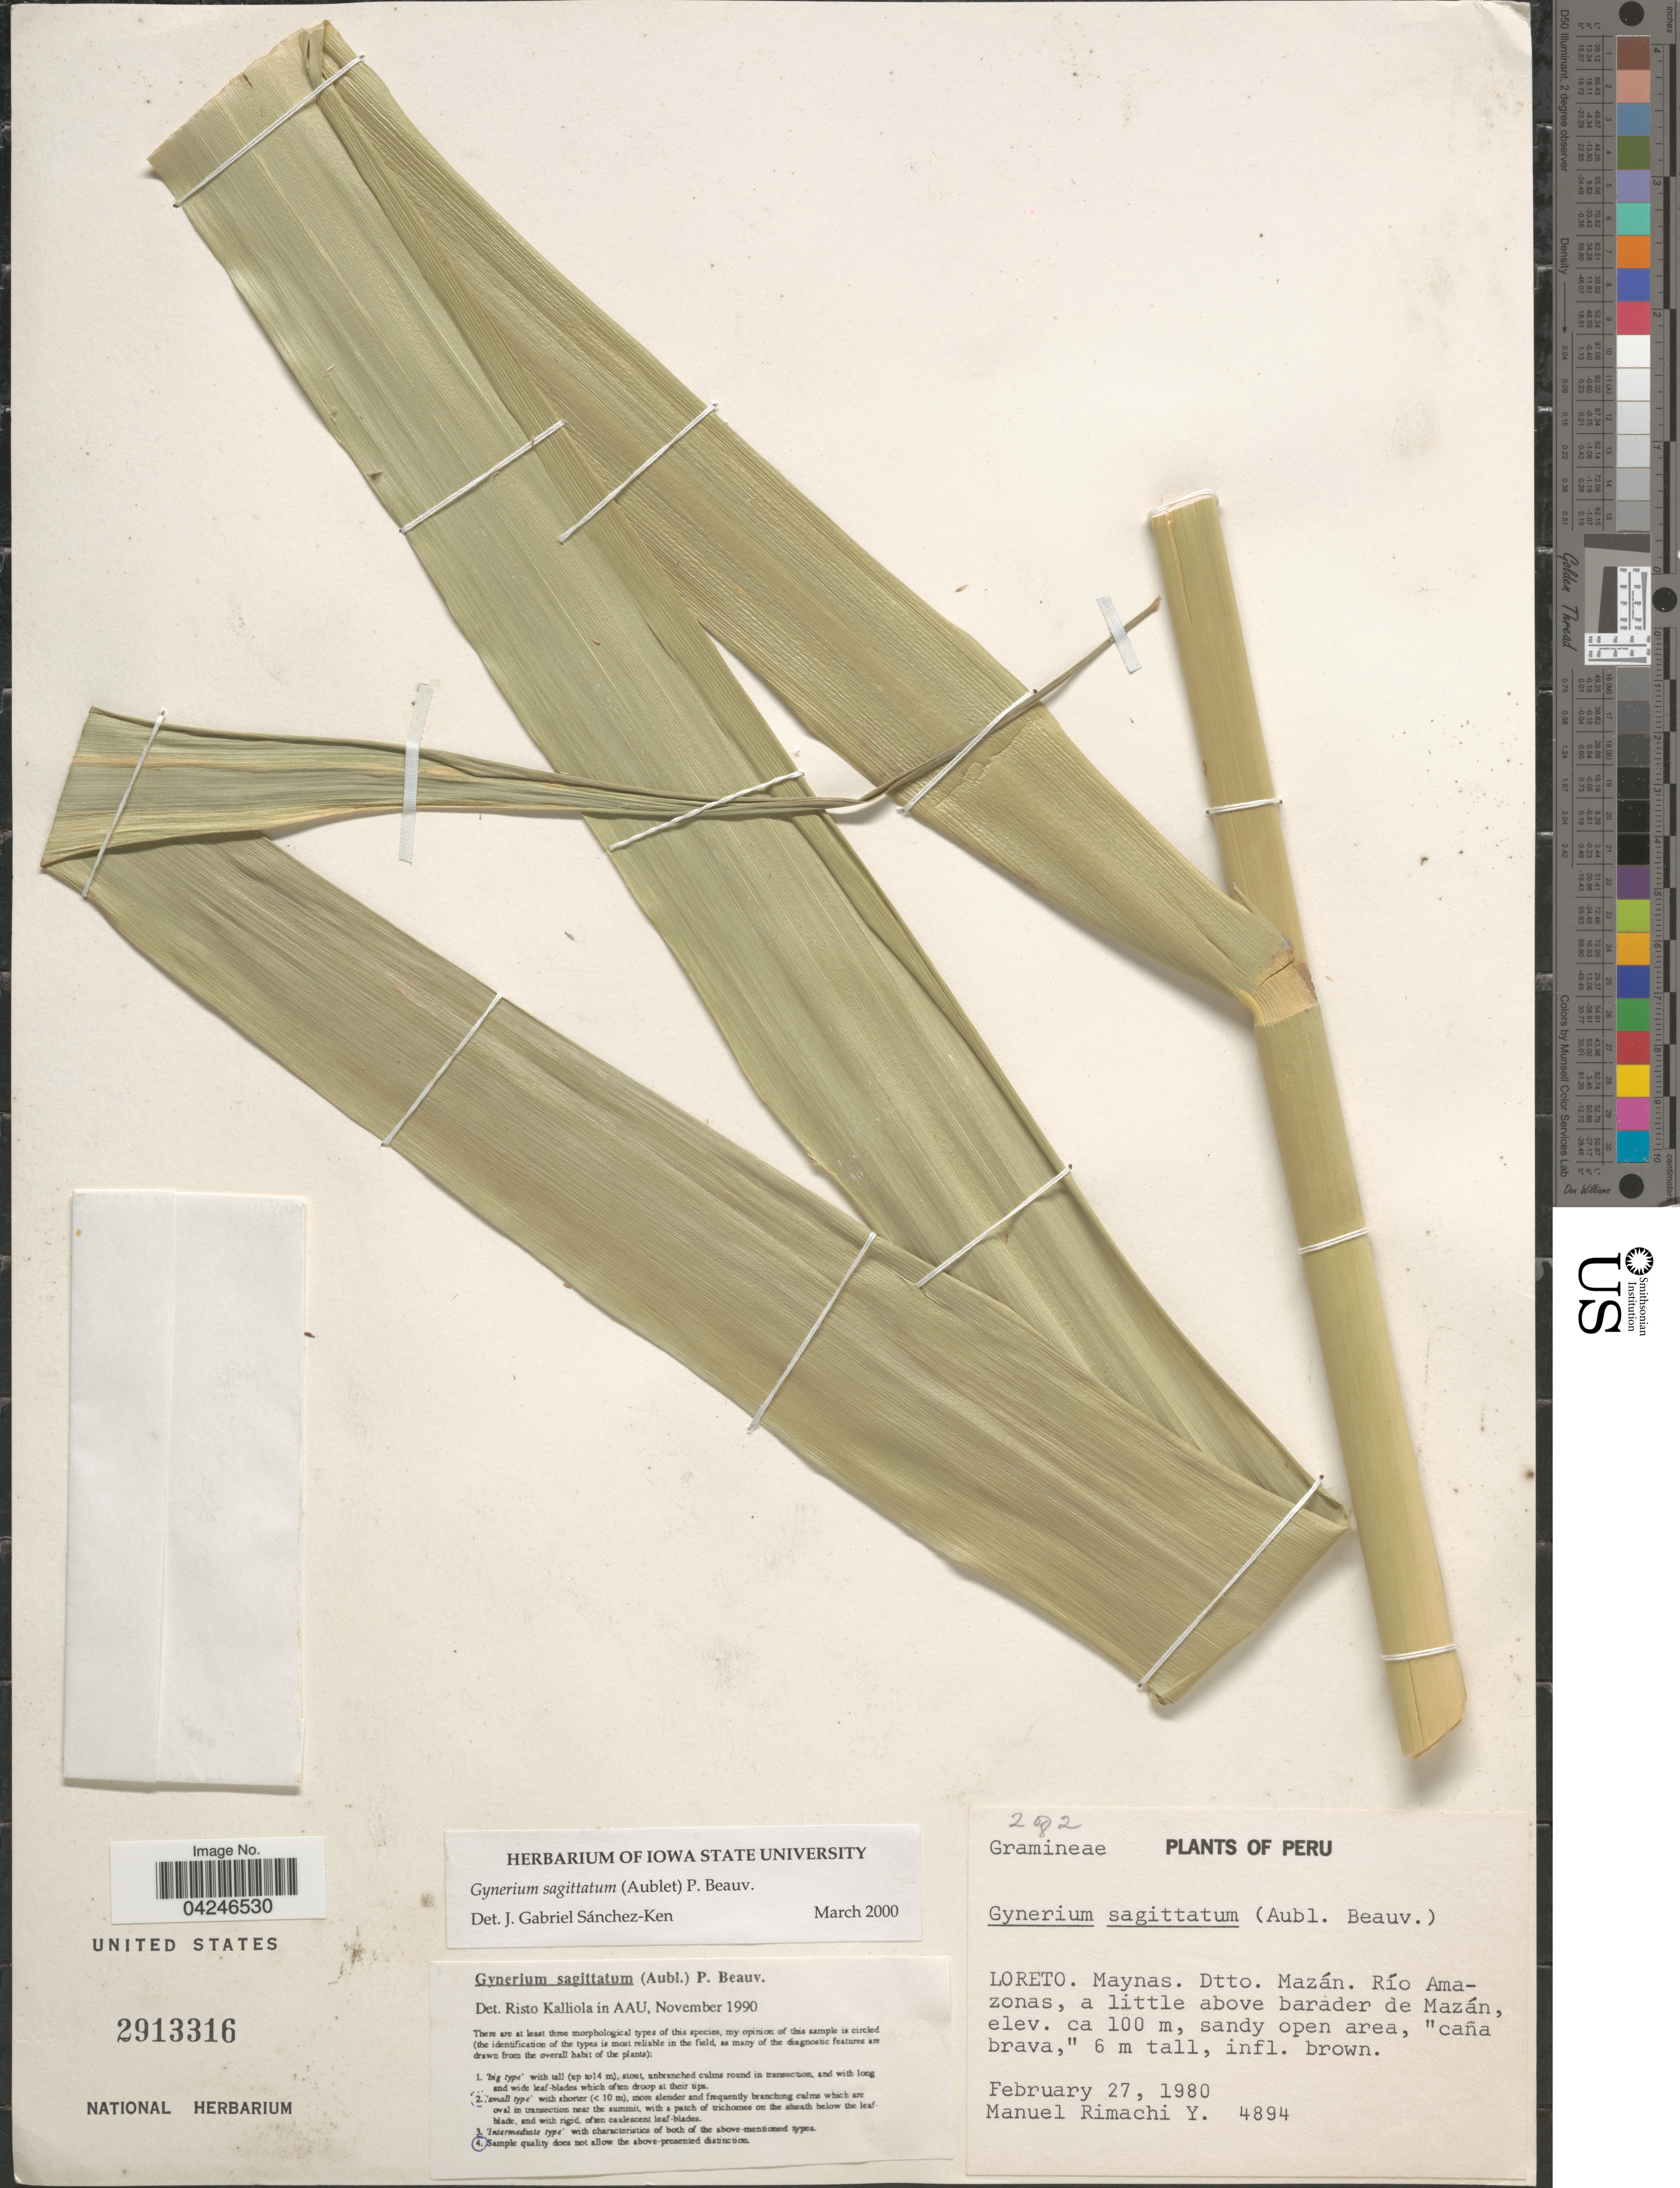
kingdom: Plantae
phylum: Tracheophyta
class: Liliopsida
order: Poales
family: Poaceae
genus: Gynerium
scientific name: Gynerium sagittatum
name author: (Aubl.) P. Beauv.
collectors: M. Rimachi Y.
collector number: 4894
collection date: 1980-02-27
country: Peru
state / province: Loreto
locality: Maynas. Dtto. Mazán. Río Amazonas, a little above barader de Mazán.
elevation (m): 100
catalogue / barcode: US 2913316